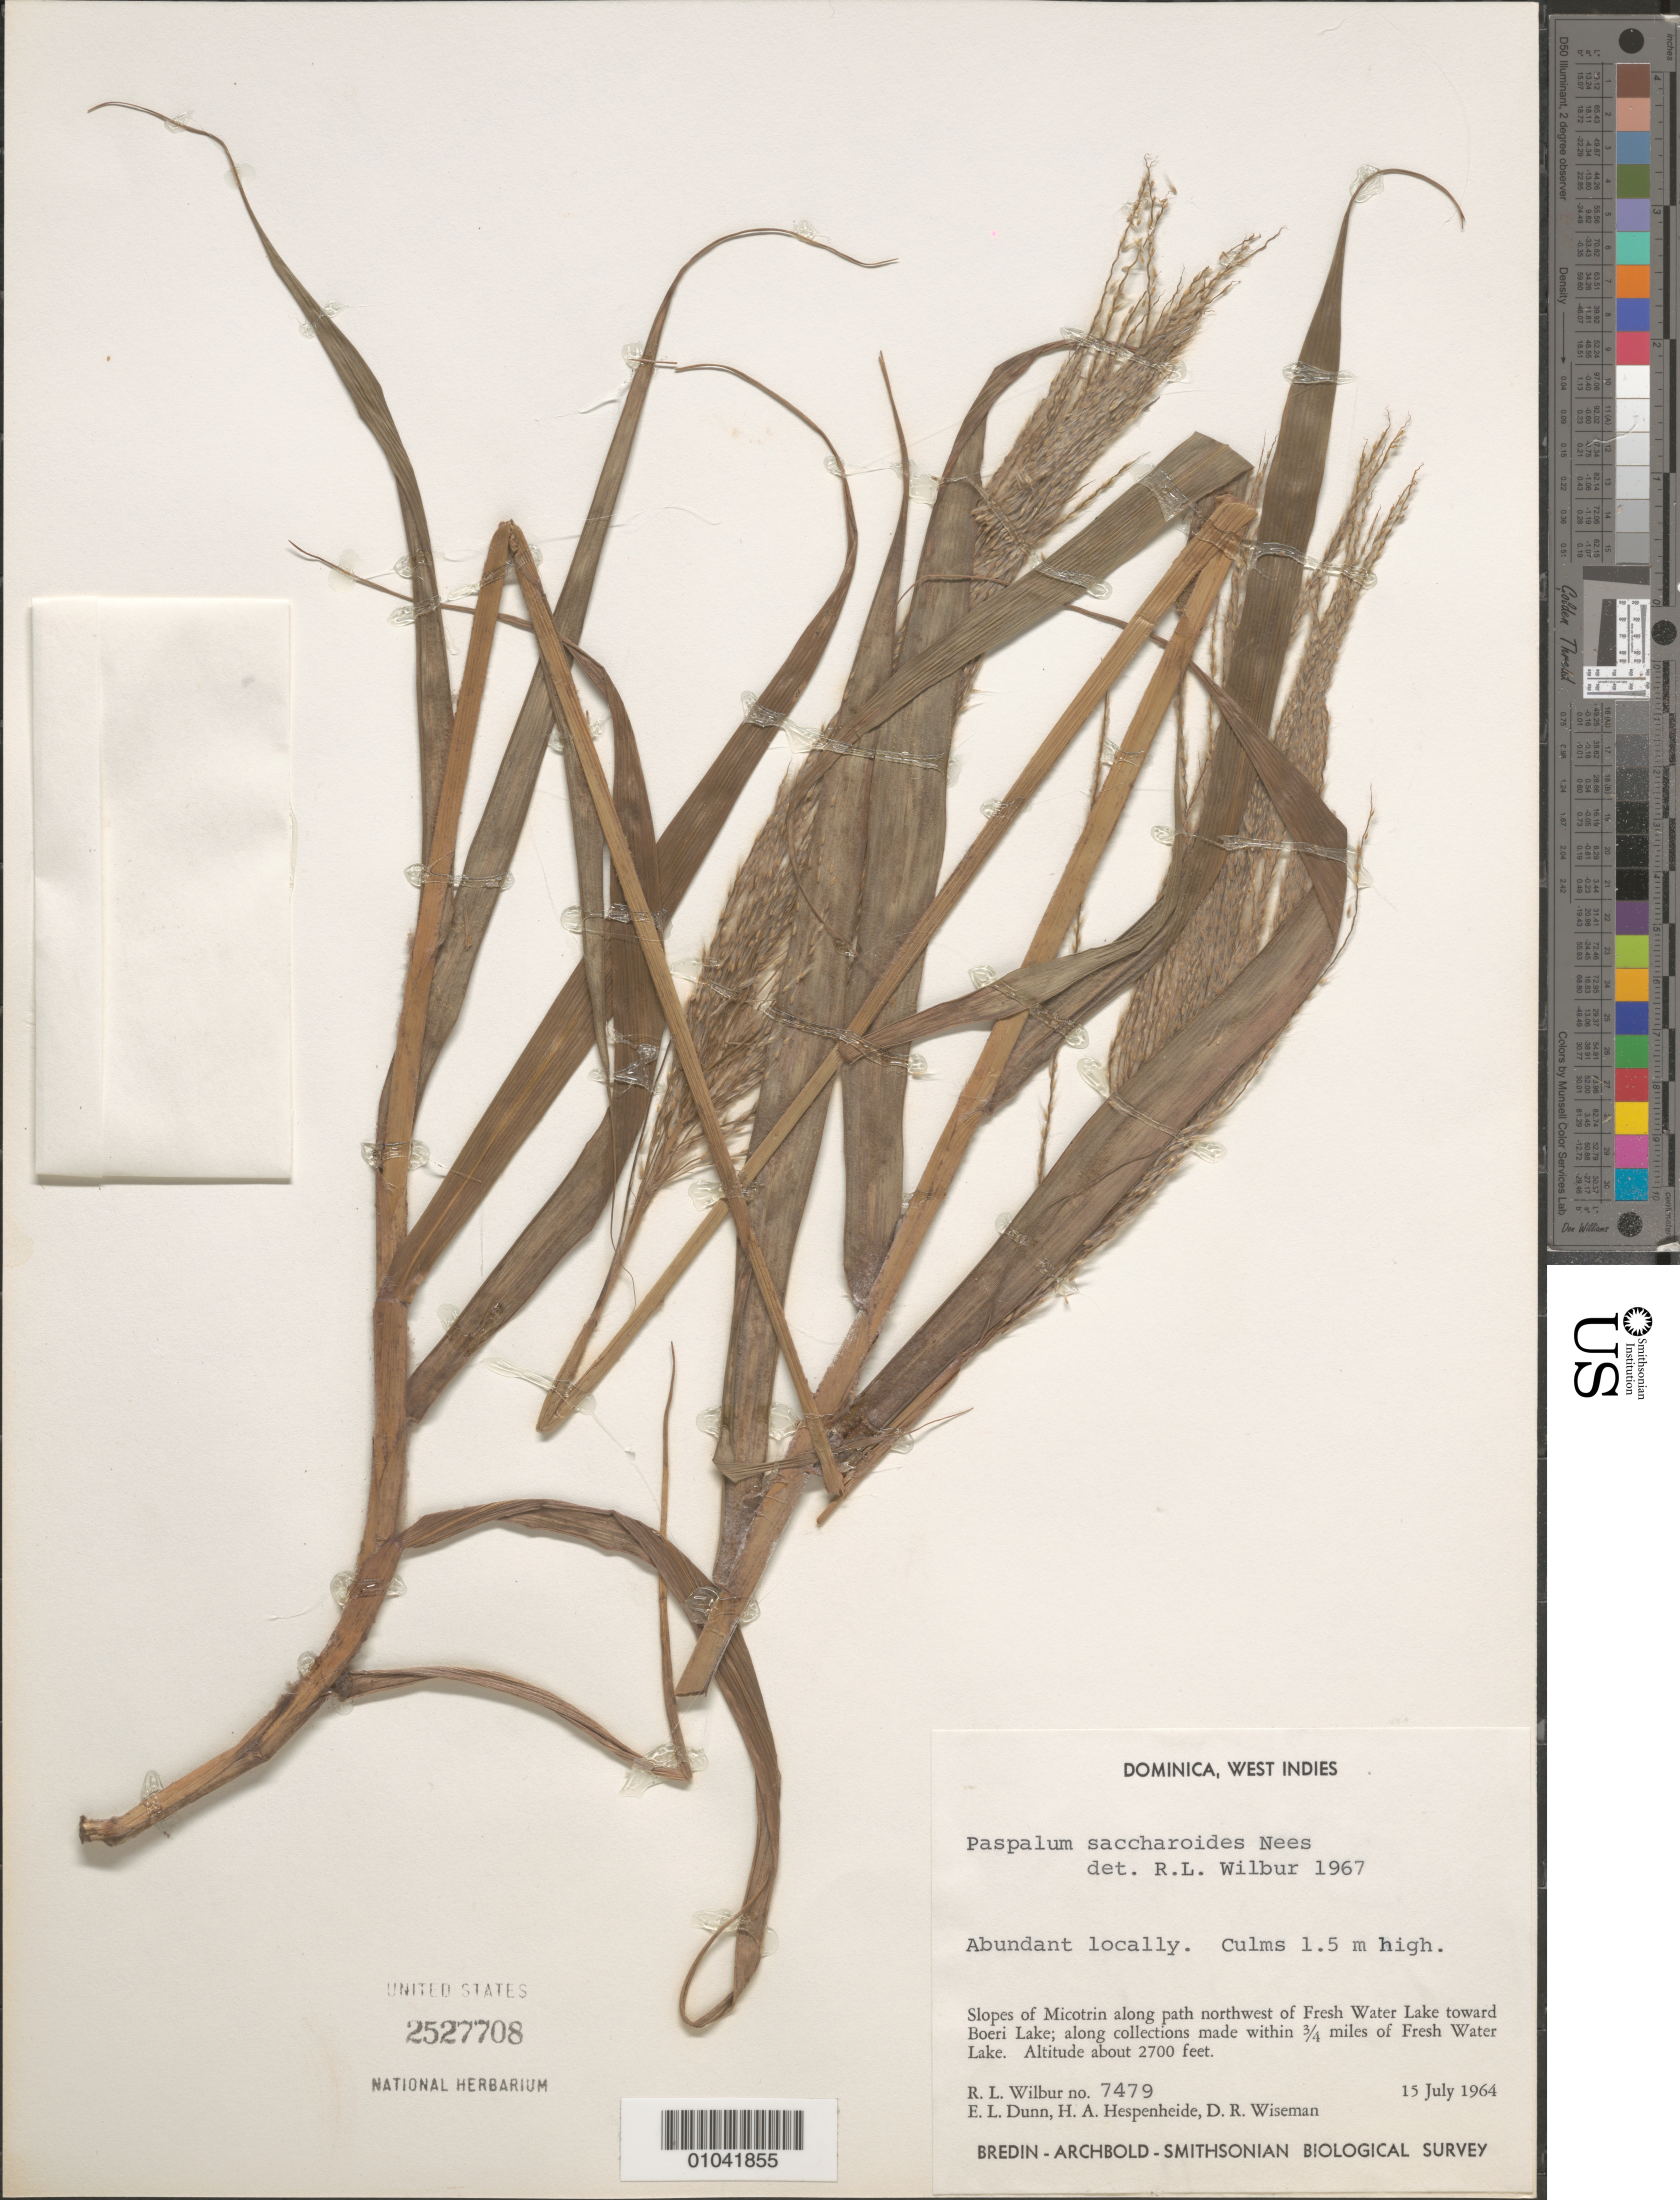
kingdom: Plantae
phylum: Tracheophyta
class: Liliopsida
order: Poales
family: Poaceae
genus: Paspalum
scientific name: Paspalum saccharoides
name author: Nees ex Trin.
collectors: R. L. Wilbur, E. Dunn, H. A. Hespenheide & D. R. Wiseman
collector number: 7479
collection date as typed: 15 Jul 1964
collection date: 1964-07-15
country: Dominica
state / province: St. George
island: Dominica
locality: Slopes of Micotrin along path NW of Fresh Water Lake toward Boeri Lake; along collections made within 3/4 miles of Fresh Water Lake.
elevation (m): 823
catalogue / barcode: US 2527708